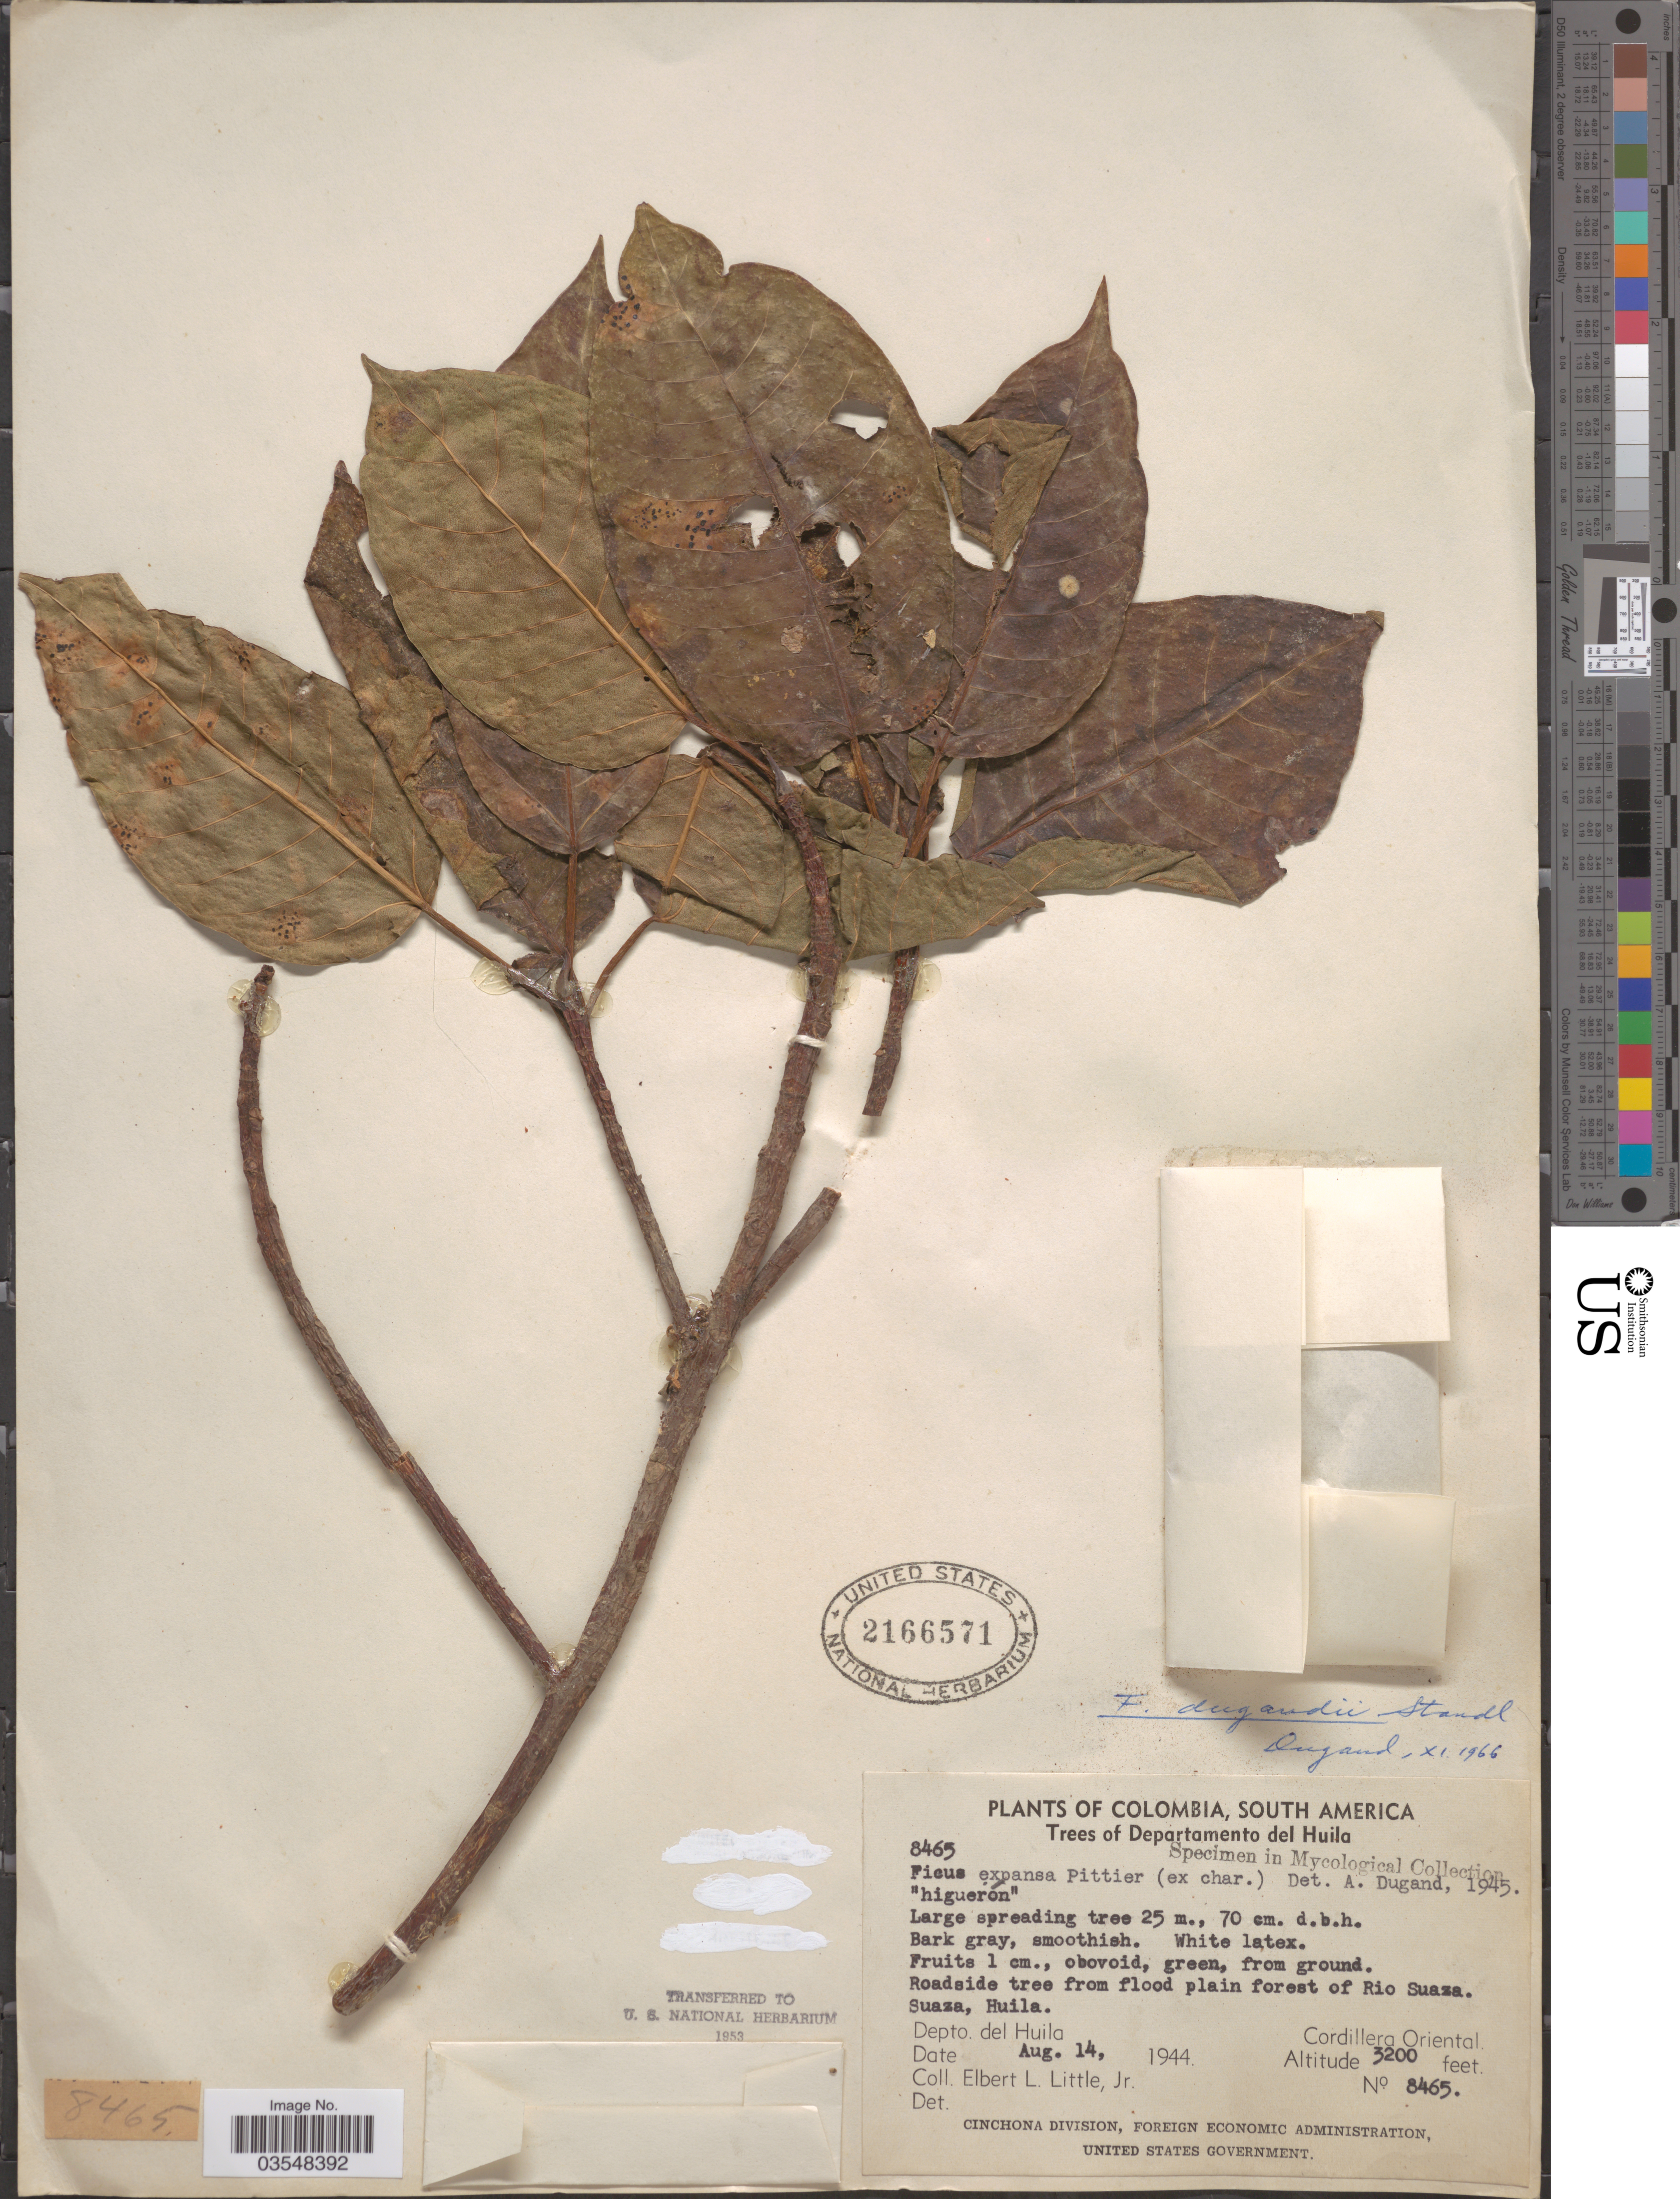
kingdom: Plantae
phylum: Tracheophyta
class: Magnoliopsida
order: Rosales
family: Moraceae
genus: Ficus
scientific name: Ficus dugandii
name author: Standl.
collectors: E. L. Little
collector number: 8465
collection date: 1944-08-14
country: Colombia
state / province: Huila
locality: Departamento del Huila. Roadside tree from flood plain forest of Rio Suaza. Suaza. Cordillera Oriental.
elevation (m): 975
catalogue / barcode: US 2166571